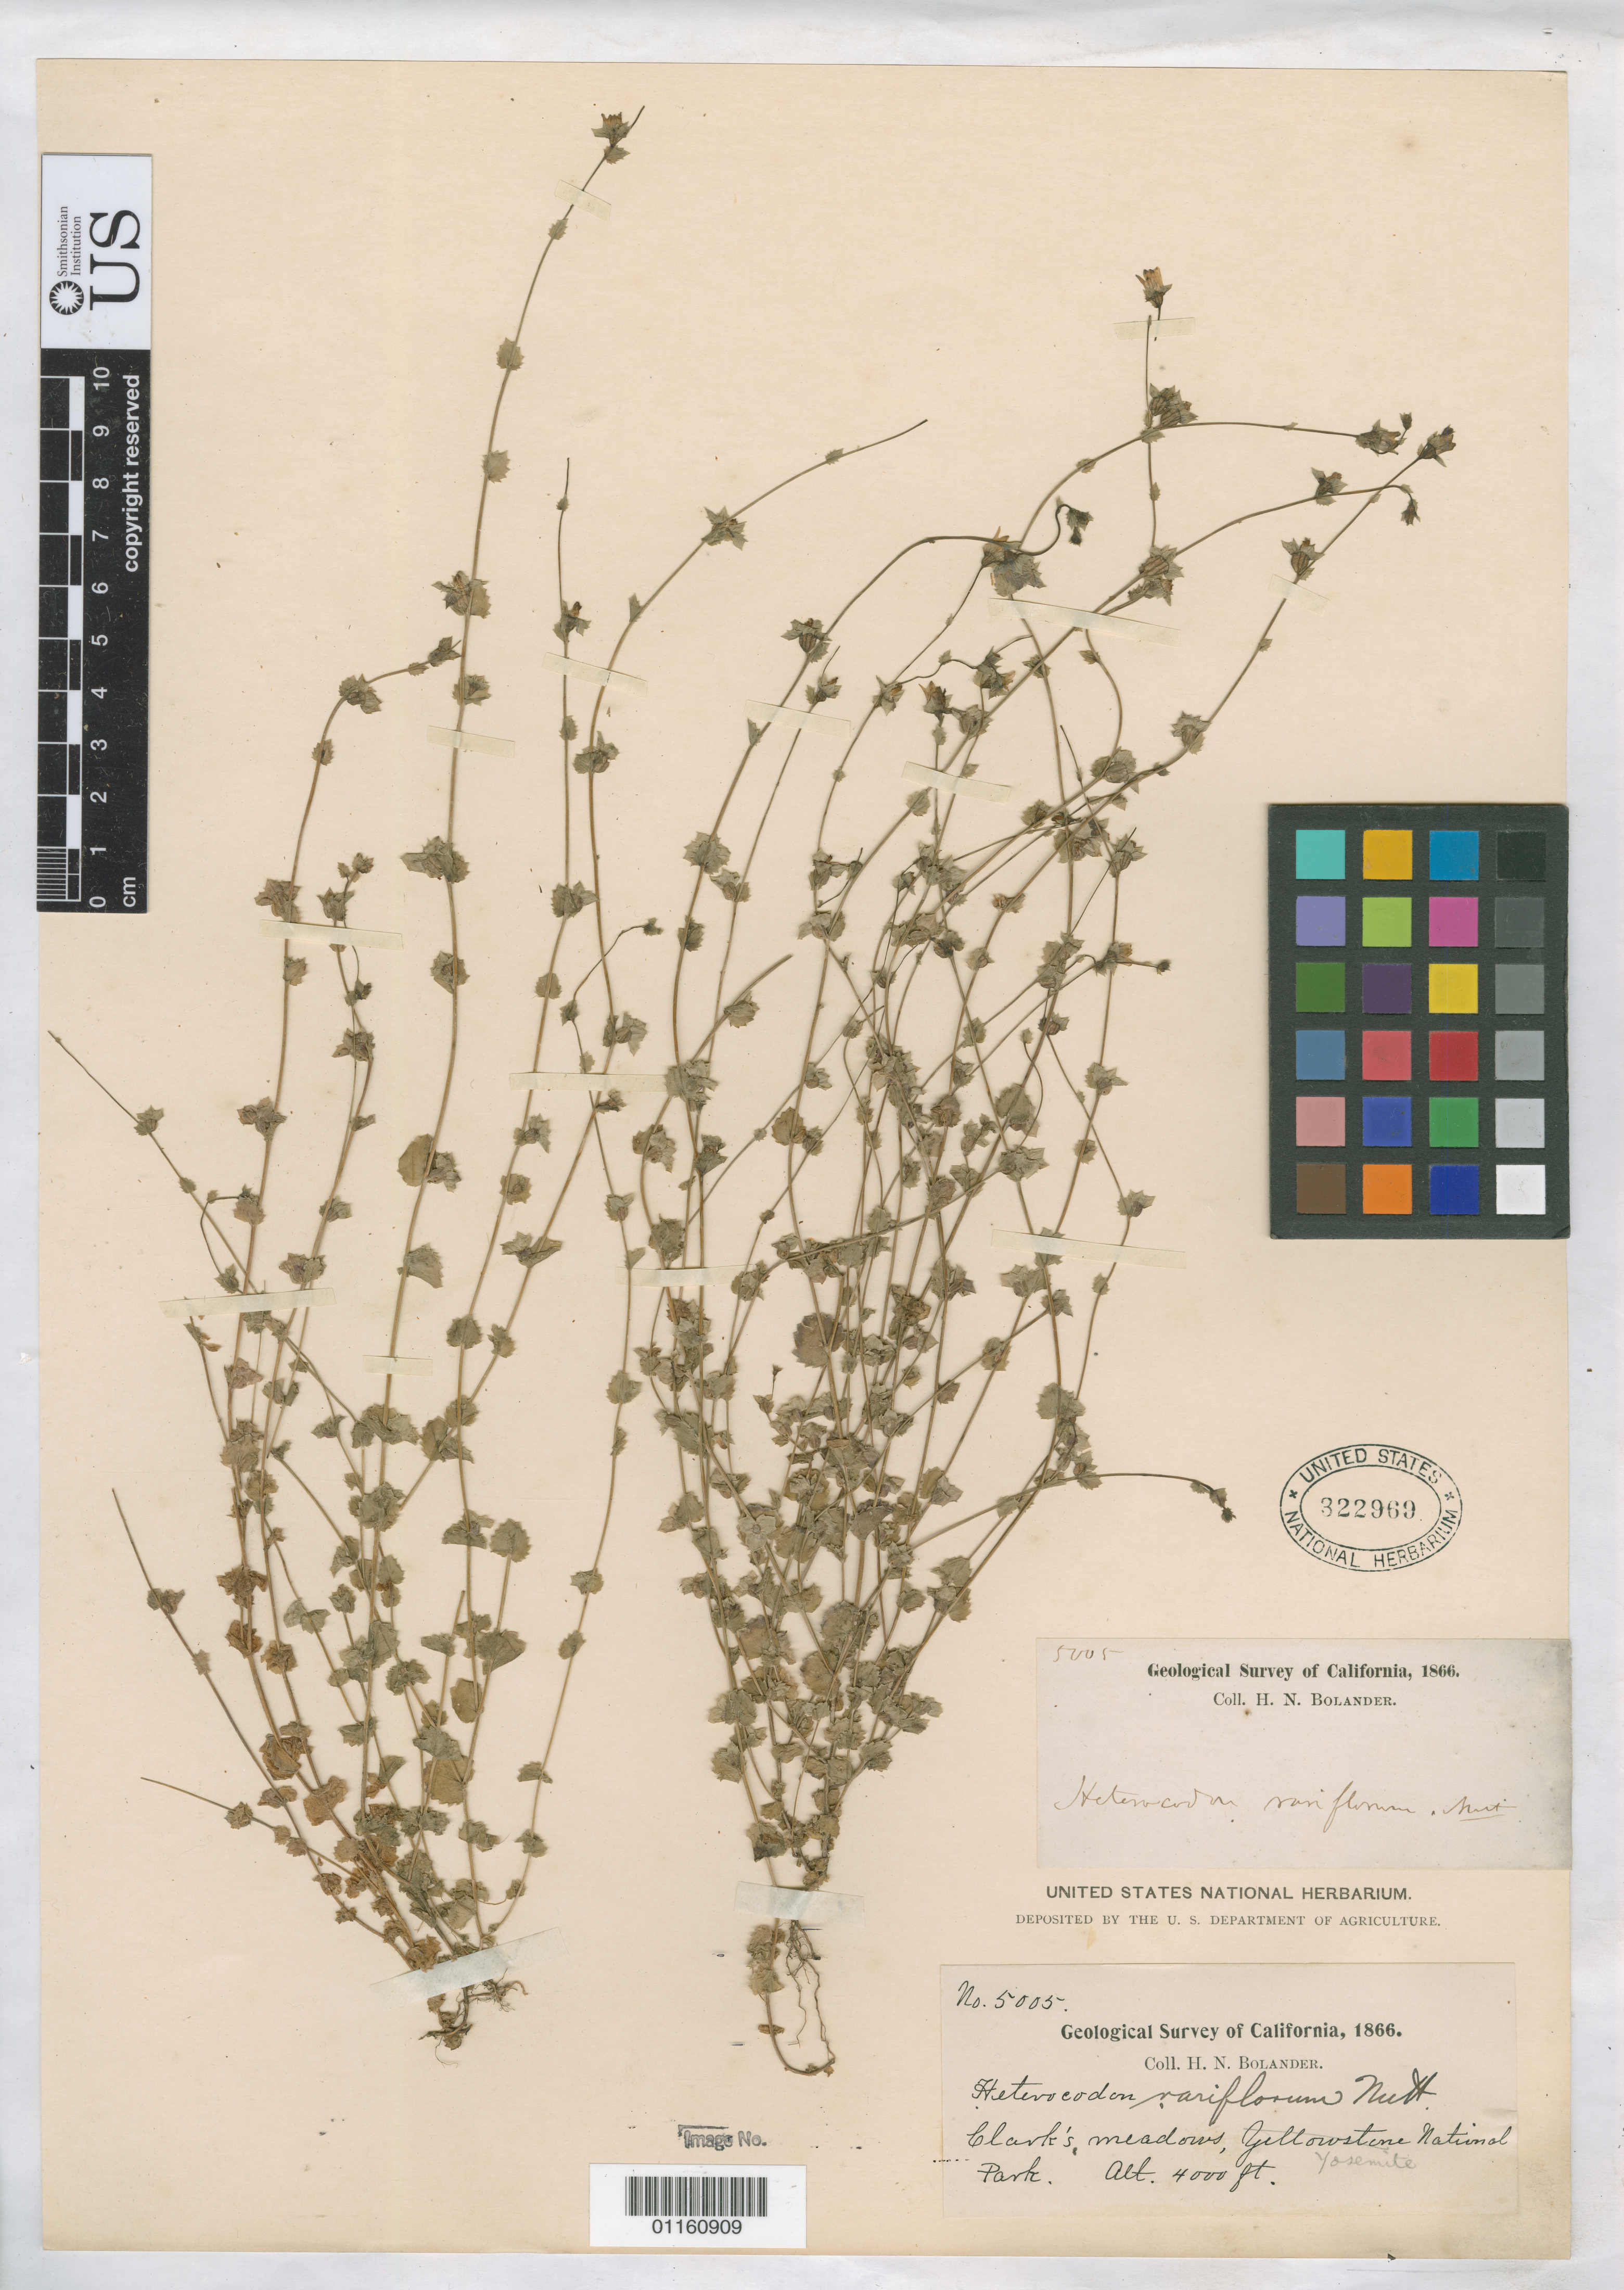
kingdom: Plantae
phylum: Tracheophyta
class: Magnoliopsida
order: Asterales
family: Campanulaceae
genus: Heterocodon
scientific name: Heterocodon rariflorum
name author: Nutt.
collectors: H. Bolander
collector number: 5005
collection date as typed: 1866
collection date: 1866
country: United States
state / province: California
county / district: Mariposa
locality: Yosemite National Park, Clark's meadows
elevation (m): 1219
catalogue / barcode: US 322969